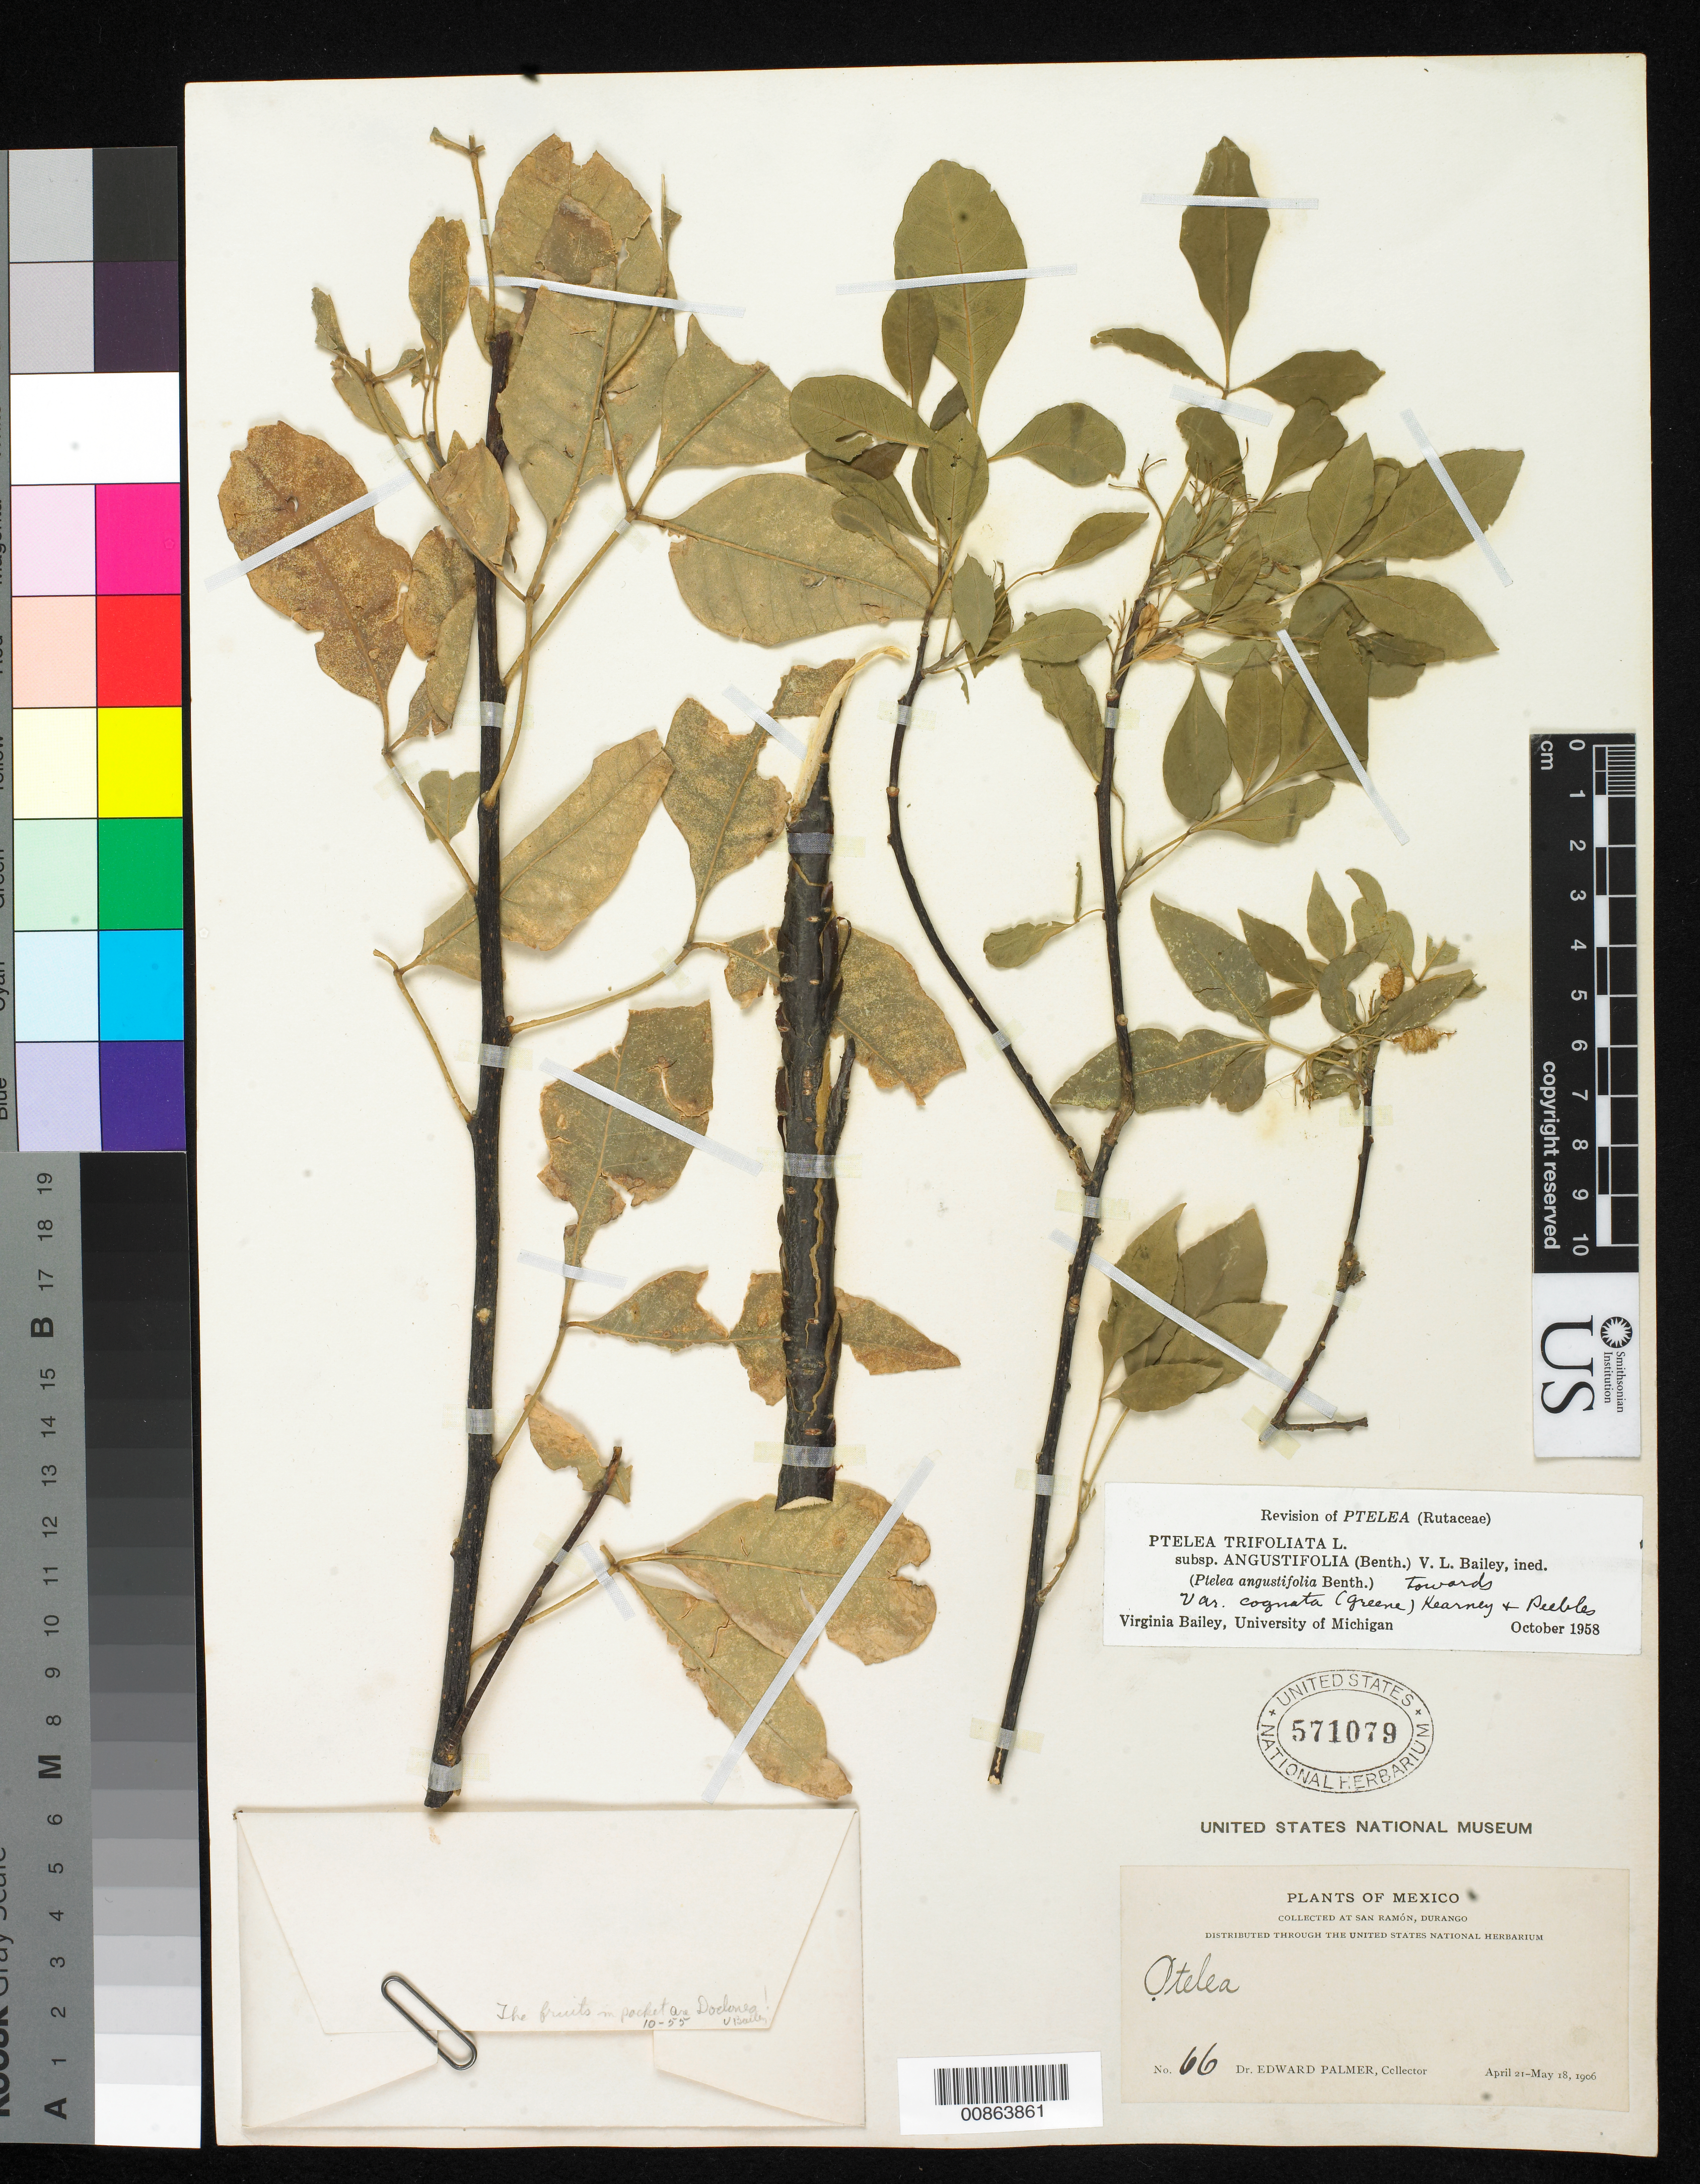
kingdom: Plantae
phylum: Tracheophyta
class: Magnoliopsida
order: Sapindales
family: Rutaceae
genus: Ptelea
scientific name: Ptelea trifoliata subsp. angustifolia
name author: (Benth.) V. L. Bailey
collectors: E. Palmer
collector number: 66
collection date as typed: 21 Apr 1906 to 18 May 1906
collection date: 1906-04-21/1906-05-18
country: Mexico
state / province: Durango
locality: San Ramón, Durango.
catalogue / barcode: US 571079